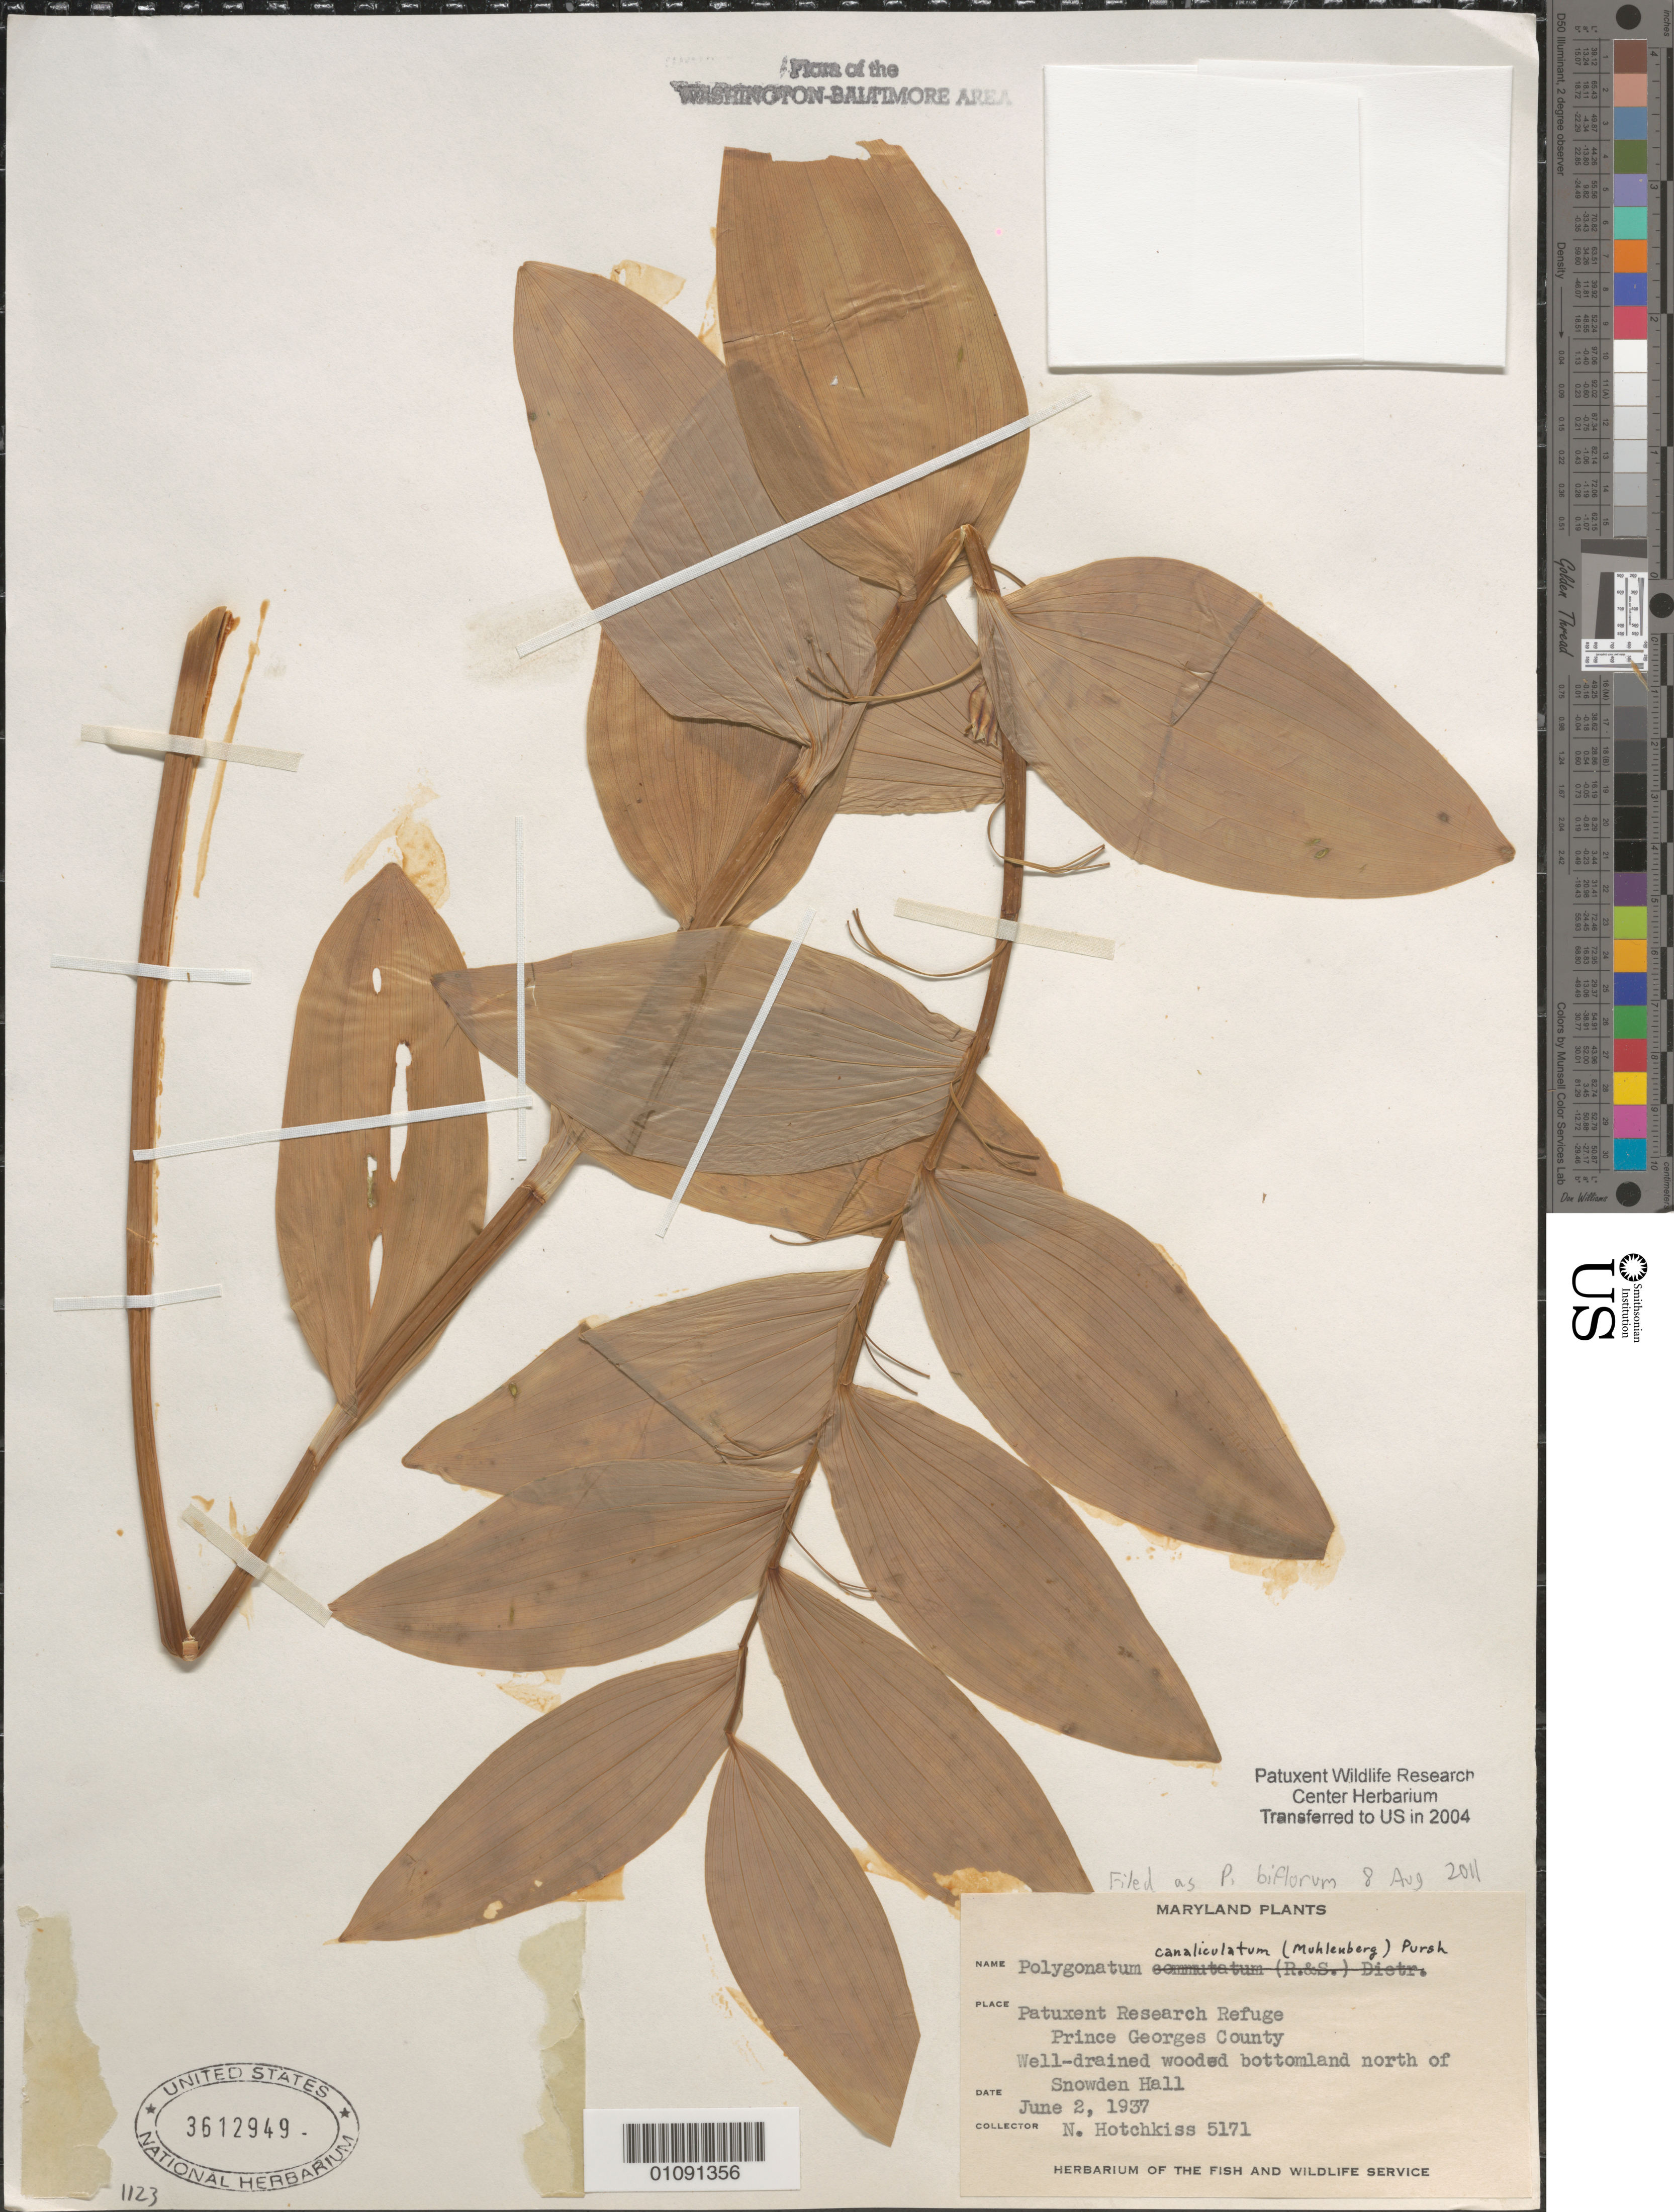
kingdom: Plantae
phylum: Tracheophyta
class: Liliopsida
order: Asparagales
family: Asparagaceae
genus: Polygonatum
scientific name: Polygonatum biflorum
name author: (Walter) Elliott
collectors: N. Hotchkiss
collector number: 5171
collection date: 1937-06-02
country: United States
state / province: Maryland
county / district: Prince George's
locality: Patuxent Wildlife Refuge, N. of Snowden Hall.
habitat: Well-drained wooded bottomland.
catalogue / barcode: US 3612949